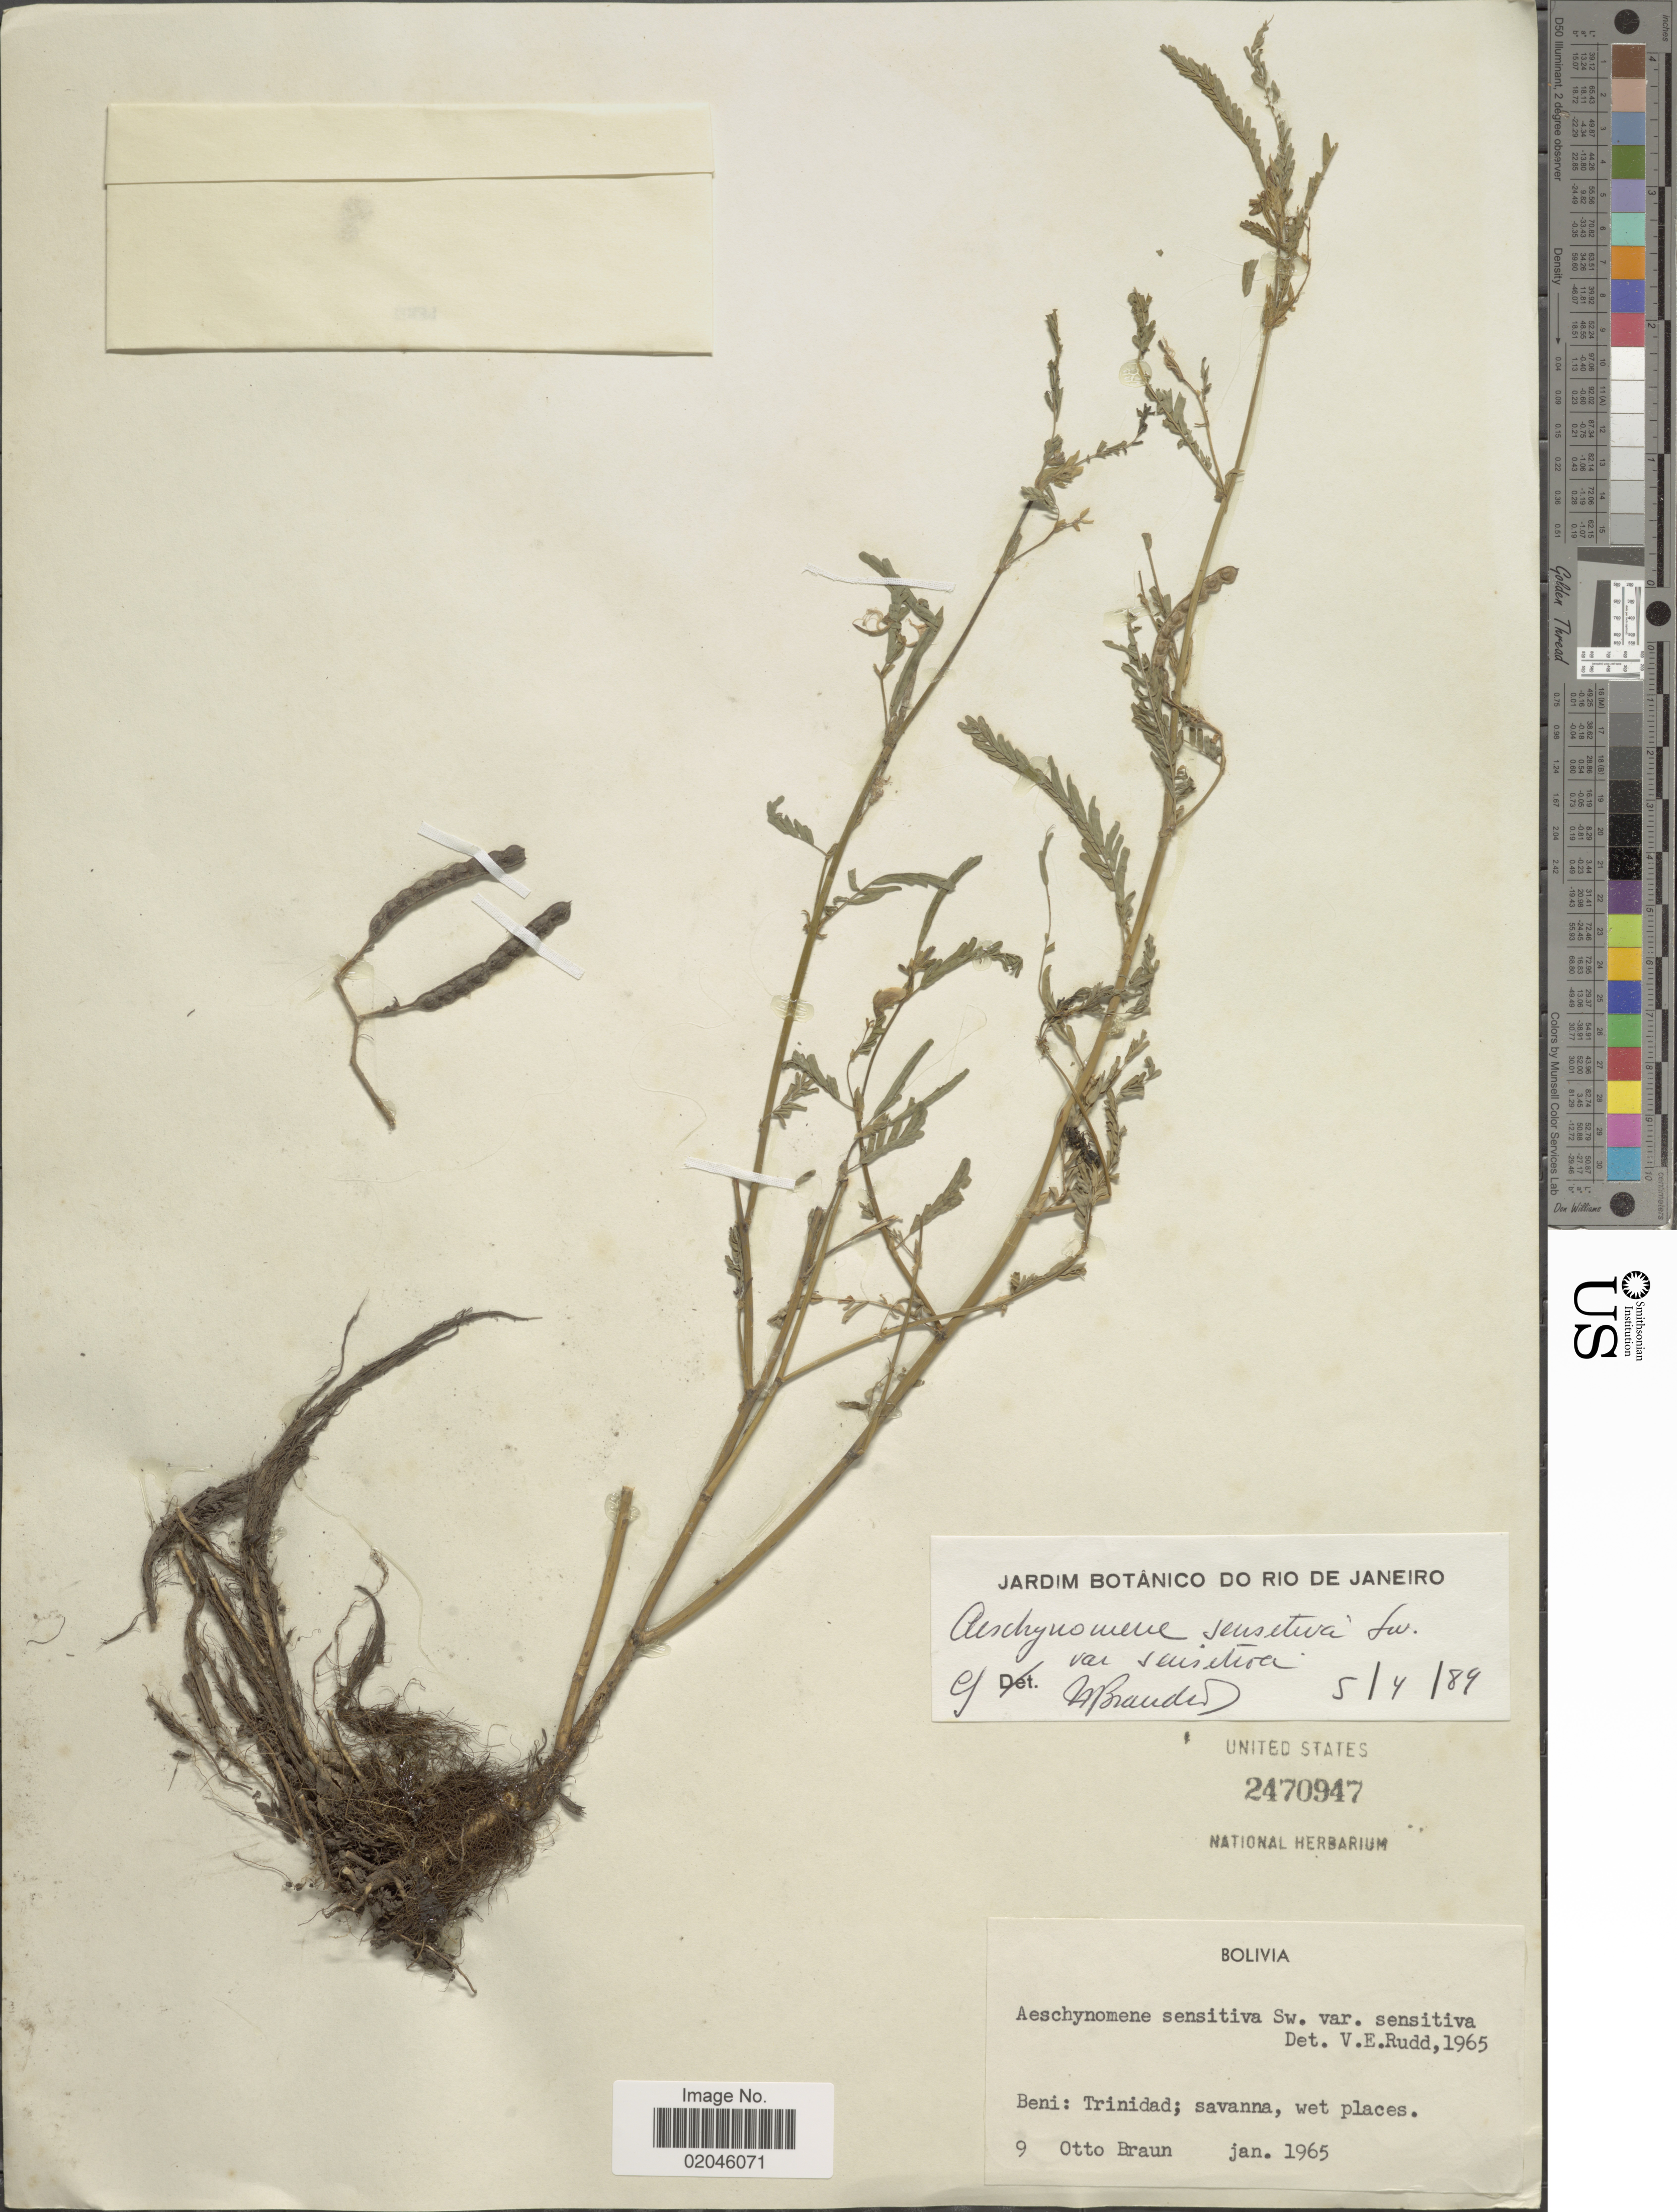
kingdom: Plantae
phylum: Tracheophyta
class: Magnoliopsida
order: Fabales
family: Fabaceae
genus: Aeschynomene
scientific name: Aeschynomene sensitiva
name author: Sw.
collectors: O. Braun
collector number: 9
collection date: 1965-01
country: Bolivia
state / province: Beni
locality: Trinidad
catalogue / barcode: US 2470947